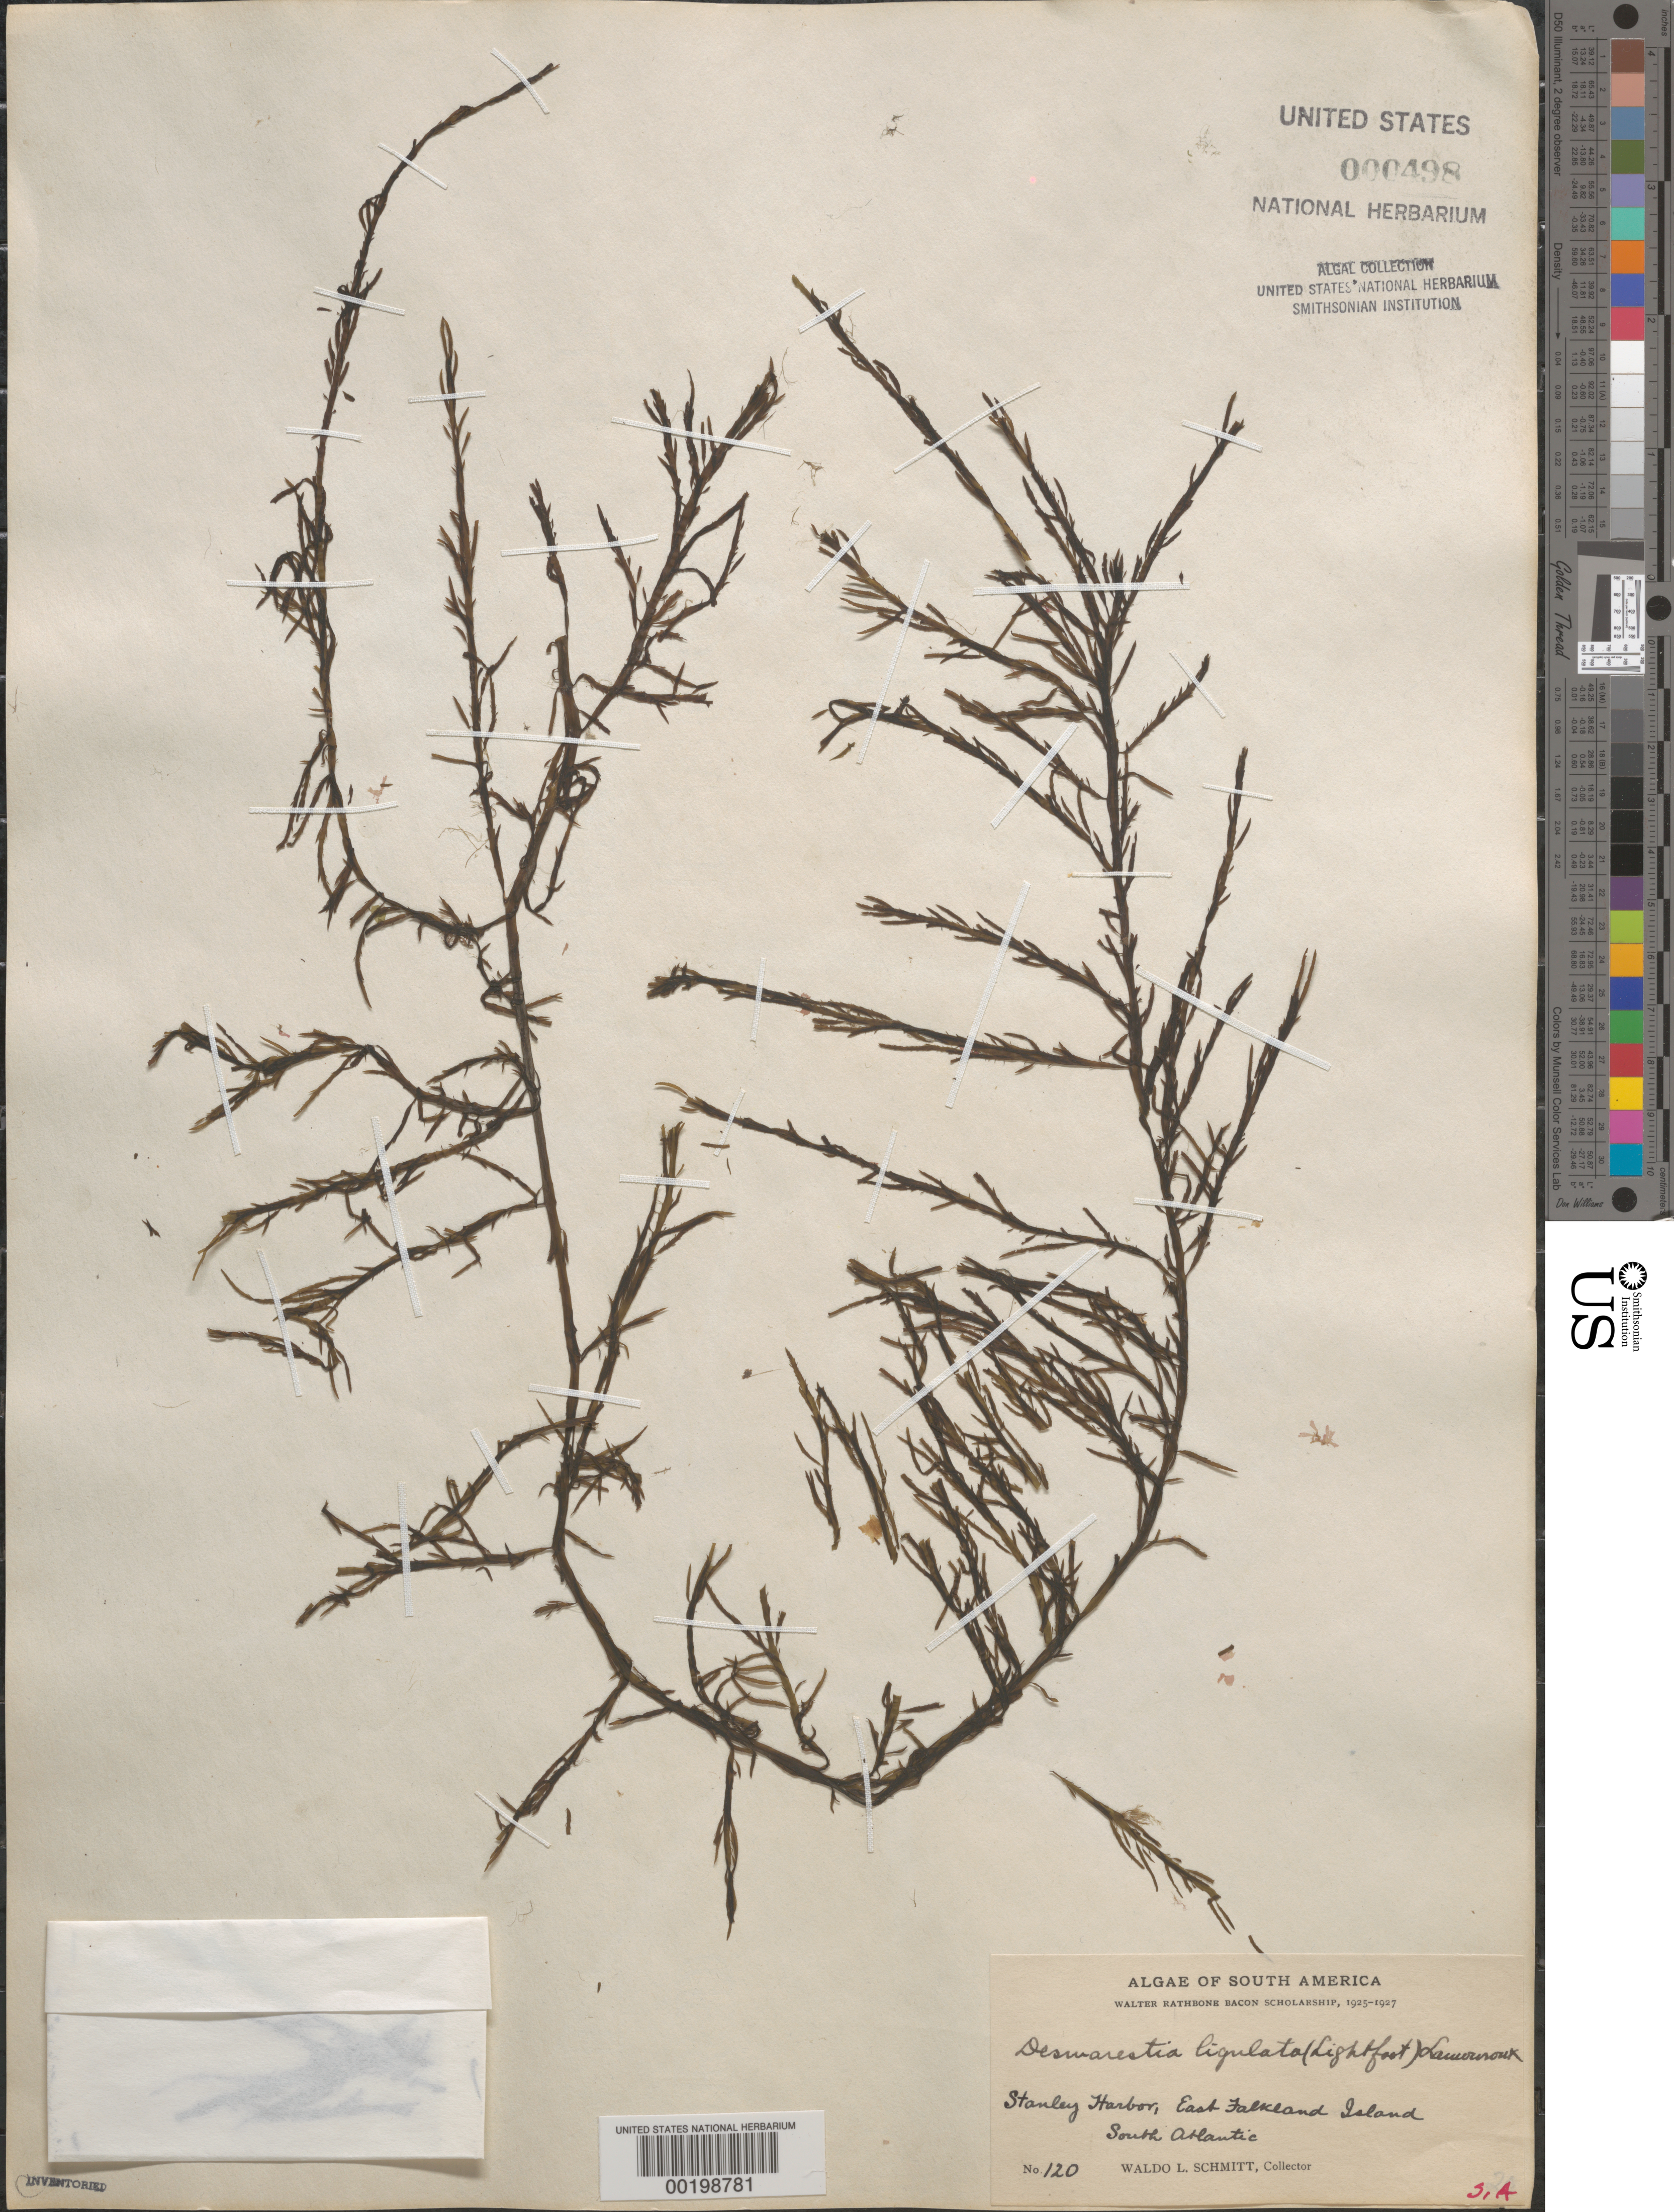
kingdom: Chromista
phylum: Ochrophyta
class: Phaeophyceae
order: Desmarestiales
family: Desmarestiaceae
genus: Desmarestia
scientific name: Desmarestia ligulata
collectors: W. L. Schmitt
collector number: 120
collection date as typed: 1925 TO -- --- 1927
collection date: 1925/1927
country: Falkland Islands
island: East Falkland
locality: Stanley Harbor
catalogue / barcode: US 498